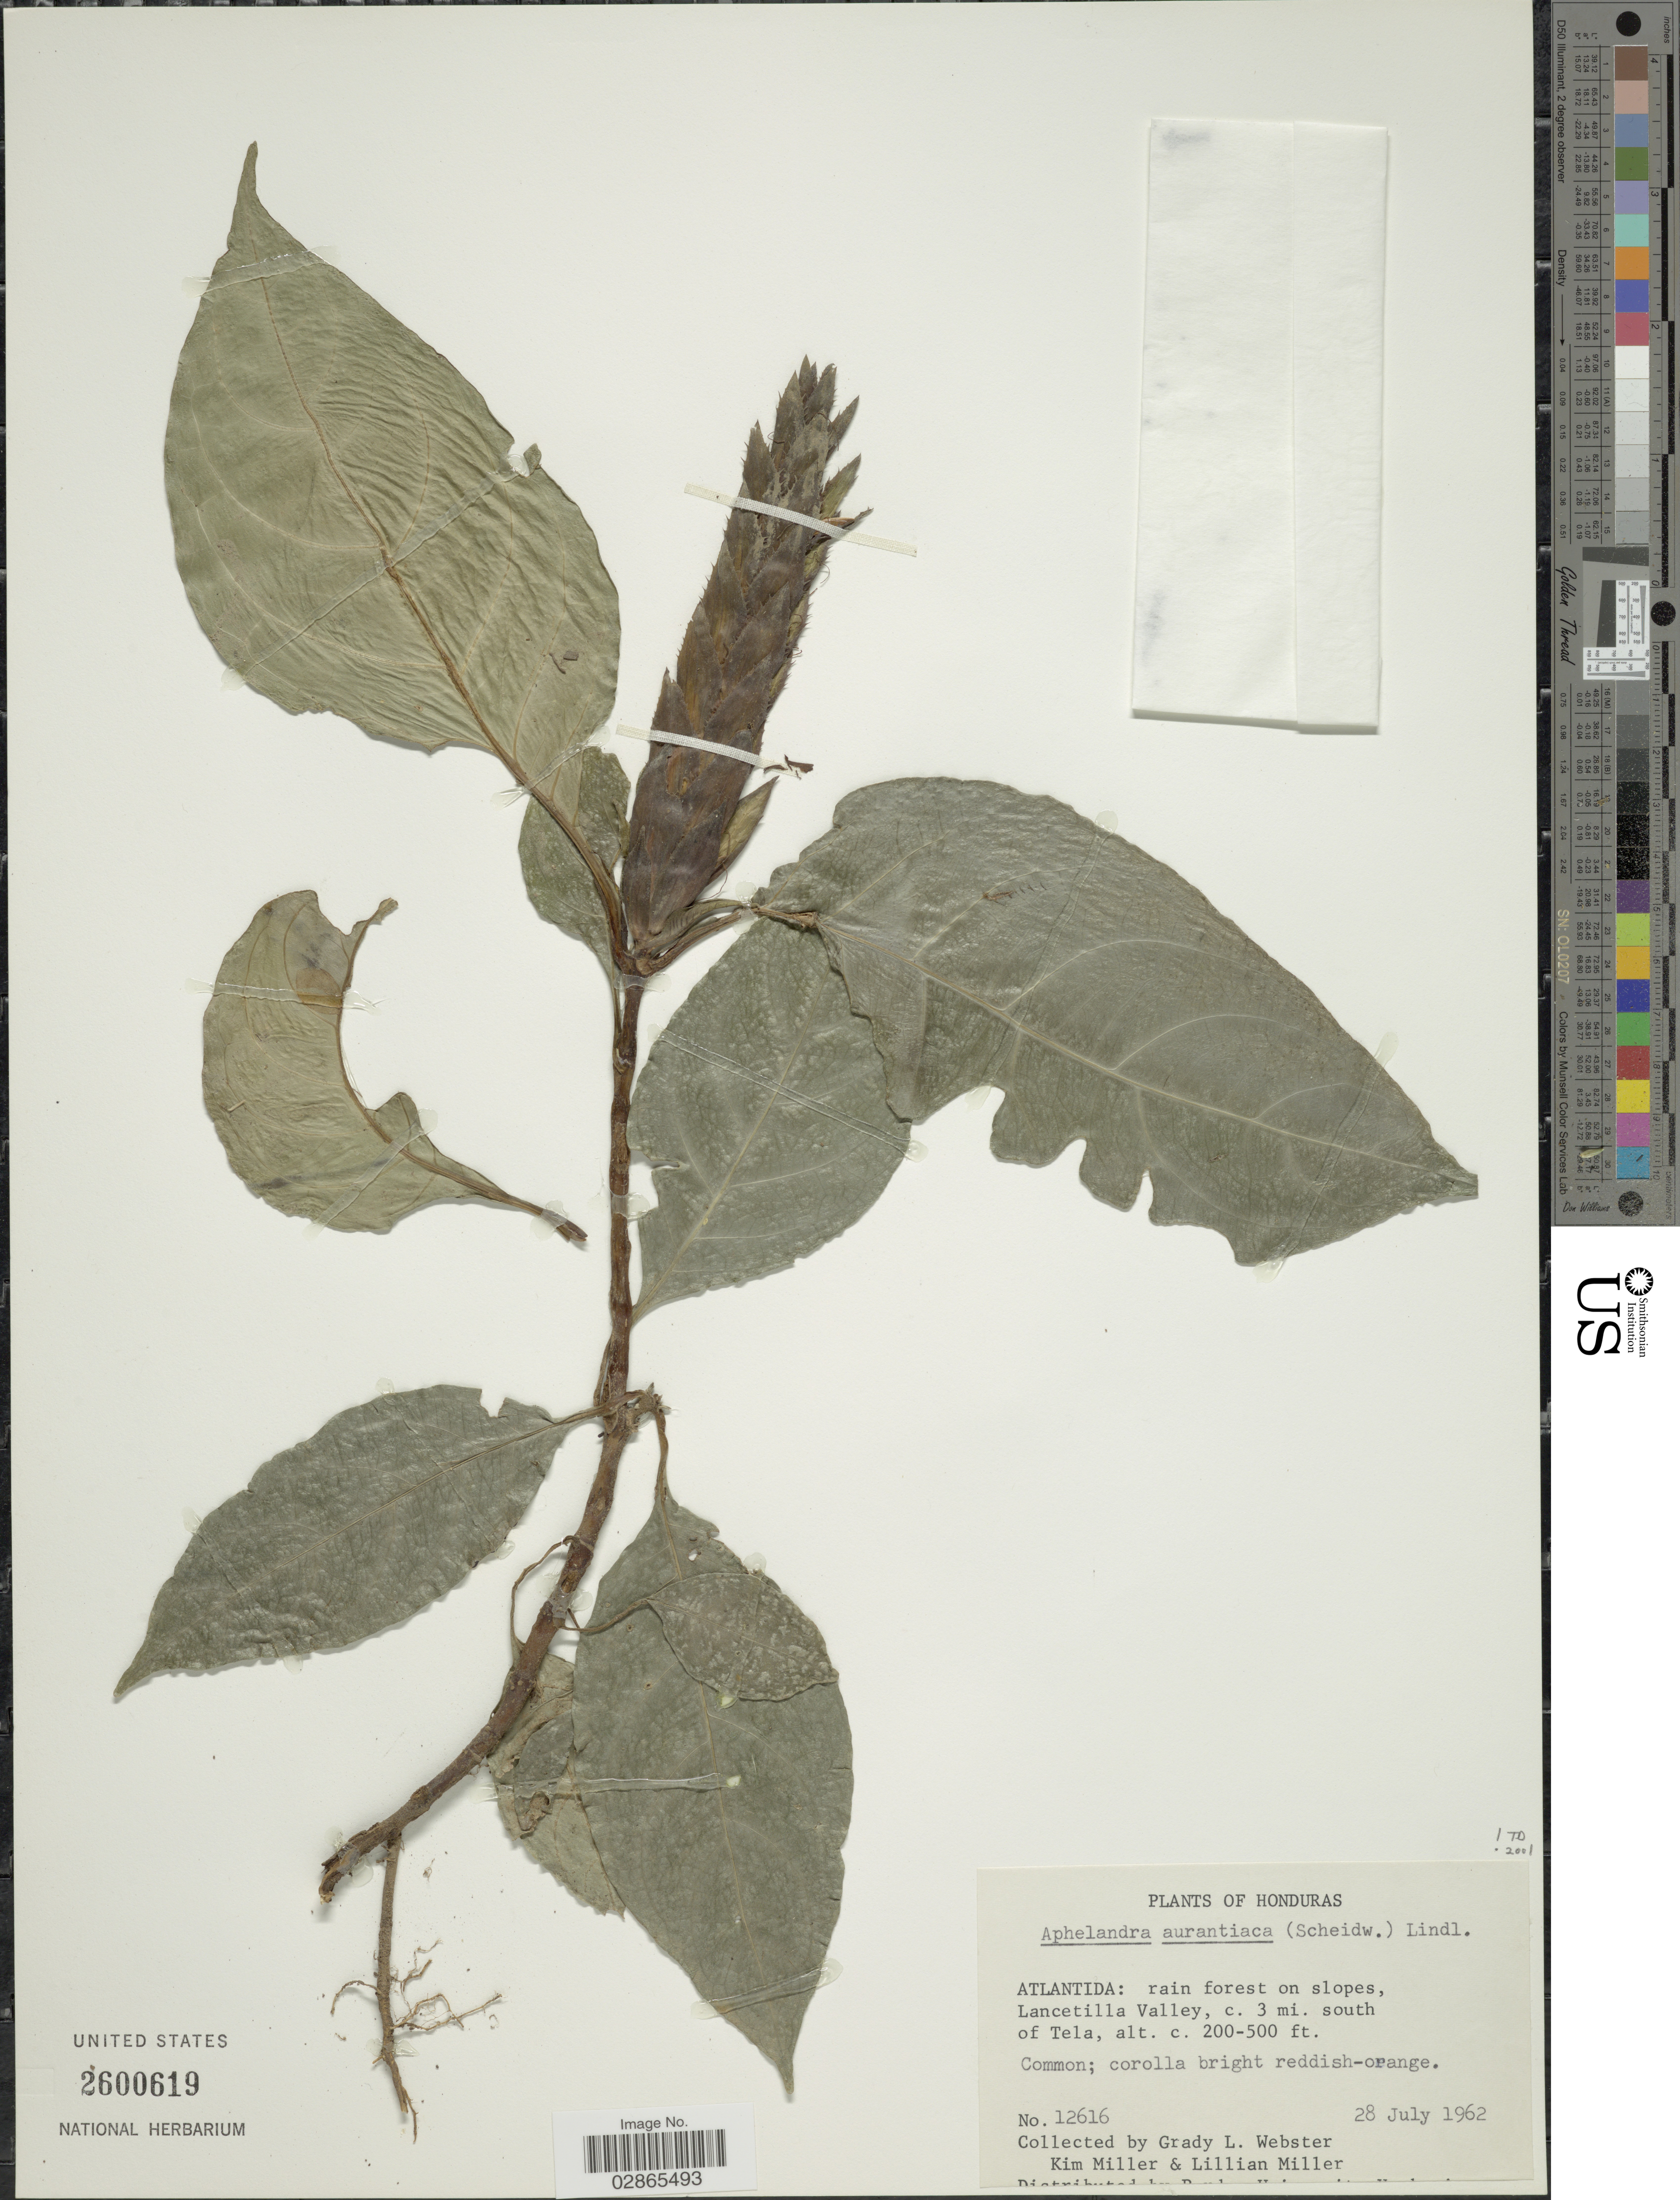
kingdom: Plantae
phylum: Tracheophyta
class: Magnoliopsida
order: Lamiales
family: Acanthaceae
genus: Aphelandra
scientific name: Aphelandra aurantiaca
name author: (Scheidw.) Lindl.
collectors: G. L. Webster, K. Miller & L. Miller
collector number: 12616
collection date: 1962-07-28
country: Honduras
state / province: Atlántida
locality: Lancetilla Valley, c. 3 mi. south of Tela.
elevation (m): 61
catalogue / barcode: US 2600619